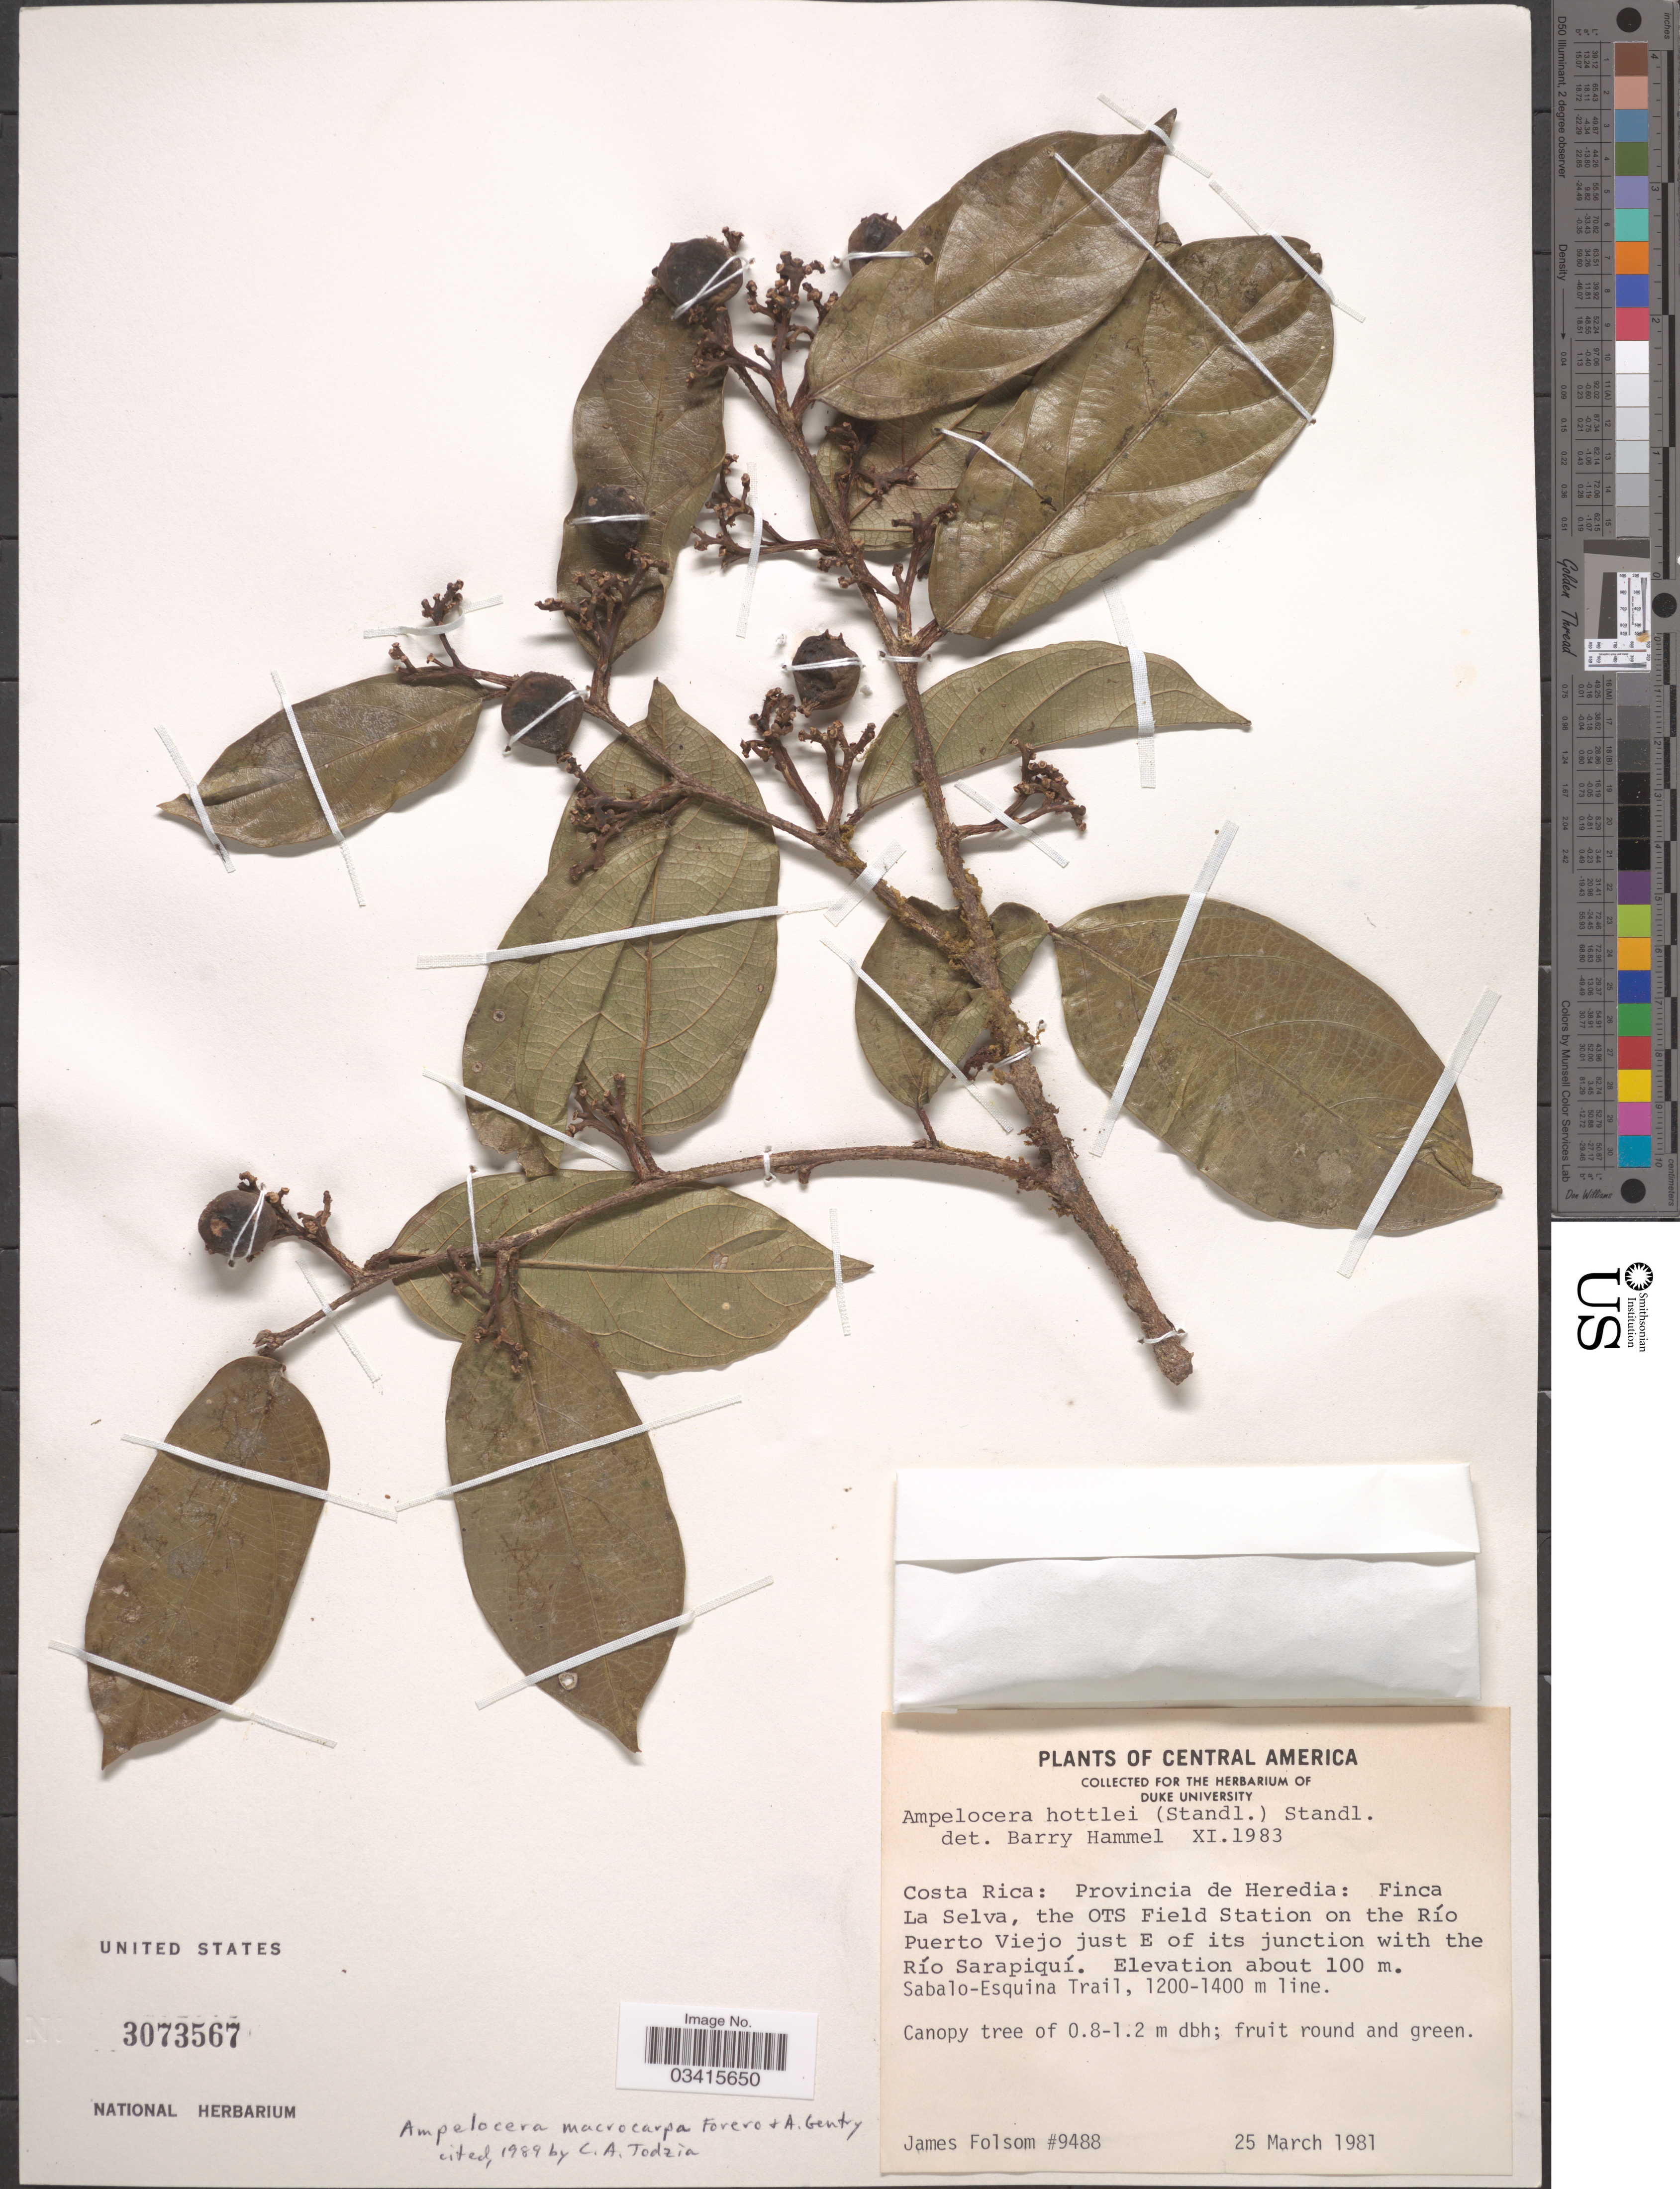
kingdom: Plantae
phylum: Tracheophyta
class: Magnoliopsida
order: Rosales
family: Cannabaceae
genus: Ampelocera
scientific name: Ampelocera macrocarpa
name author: Forero & A.H. Gentry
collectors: J. P. Folsom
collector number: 9488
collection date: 1981-03-25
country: Costa Rica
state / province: Heredia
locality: Finca La Selva, the OTS Field Station on the Río Puerto Viejo just E of its junction with the Río Sarapiquí. Sabalo-Esquina Trail, 1200-1400 line.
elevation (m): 100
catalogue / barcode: US 3073567